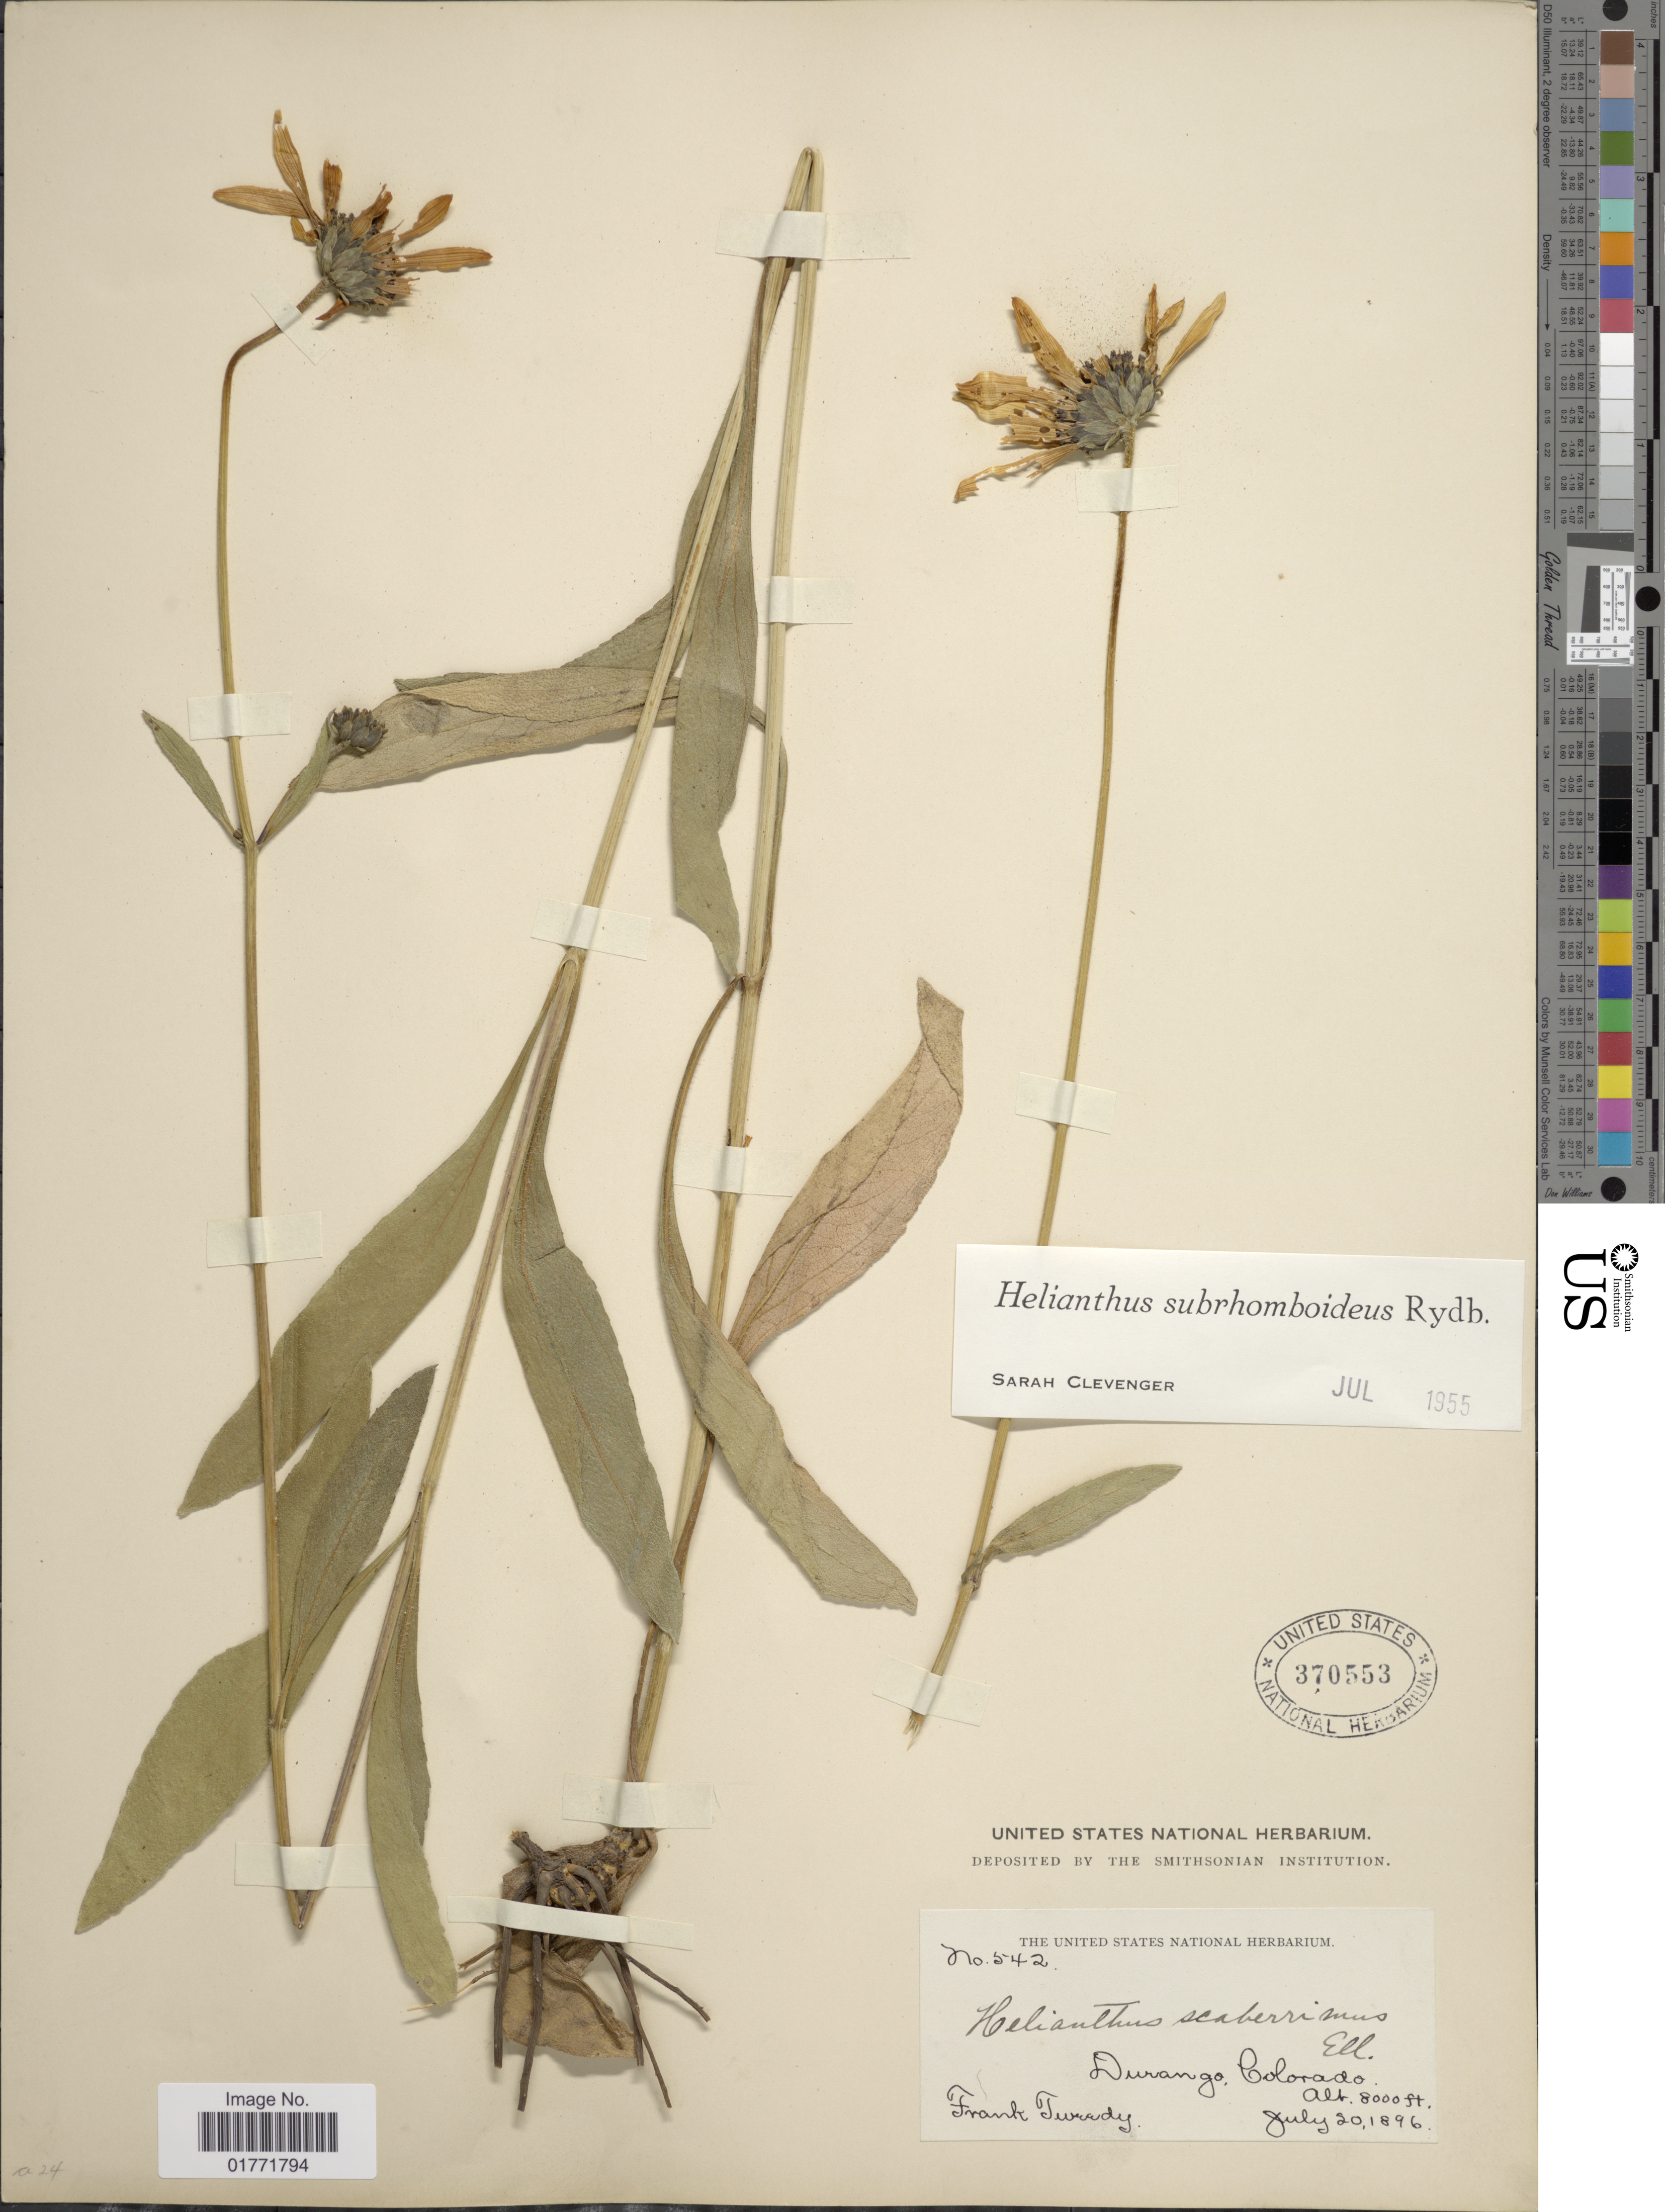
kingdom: Plantae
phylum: Tracheophyta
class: Magnoliopsida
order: Asterales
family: Asteraceae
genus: Helianthus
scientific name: Helianthus subrhomboideus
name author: Rydb.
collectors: F. Tweedy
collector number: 542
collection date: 1896-07-20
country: United States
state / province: Colorado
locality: Durango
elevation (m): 2438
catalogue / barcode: US 370553